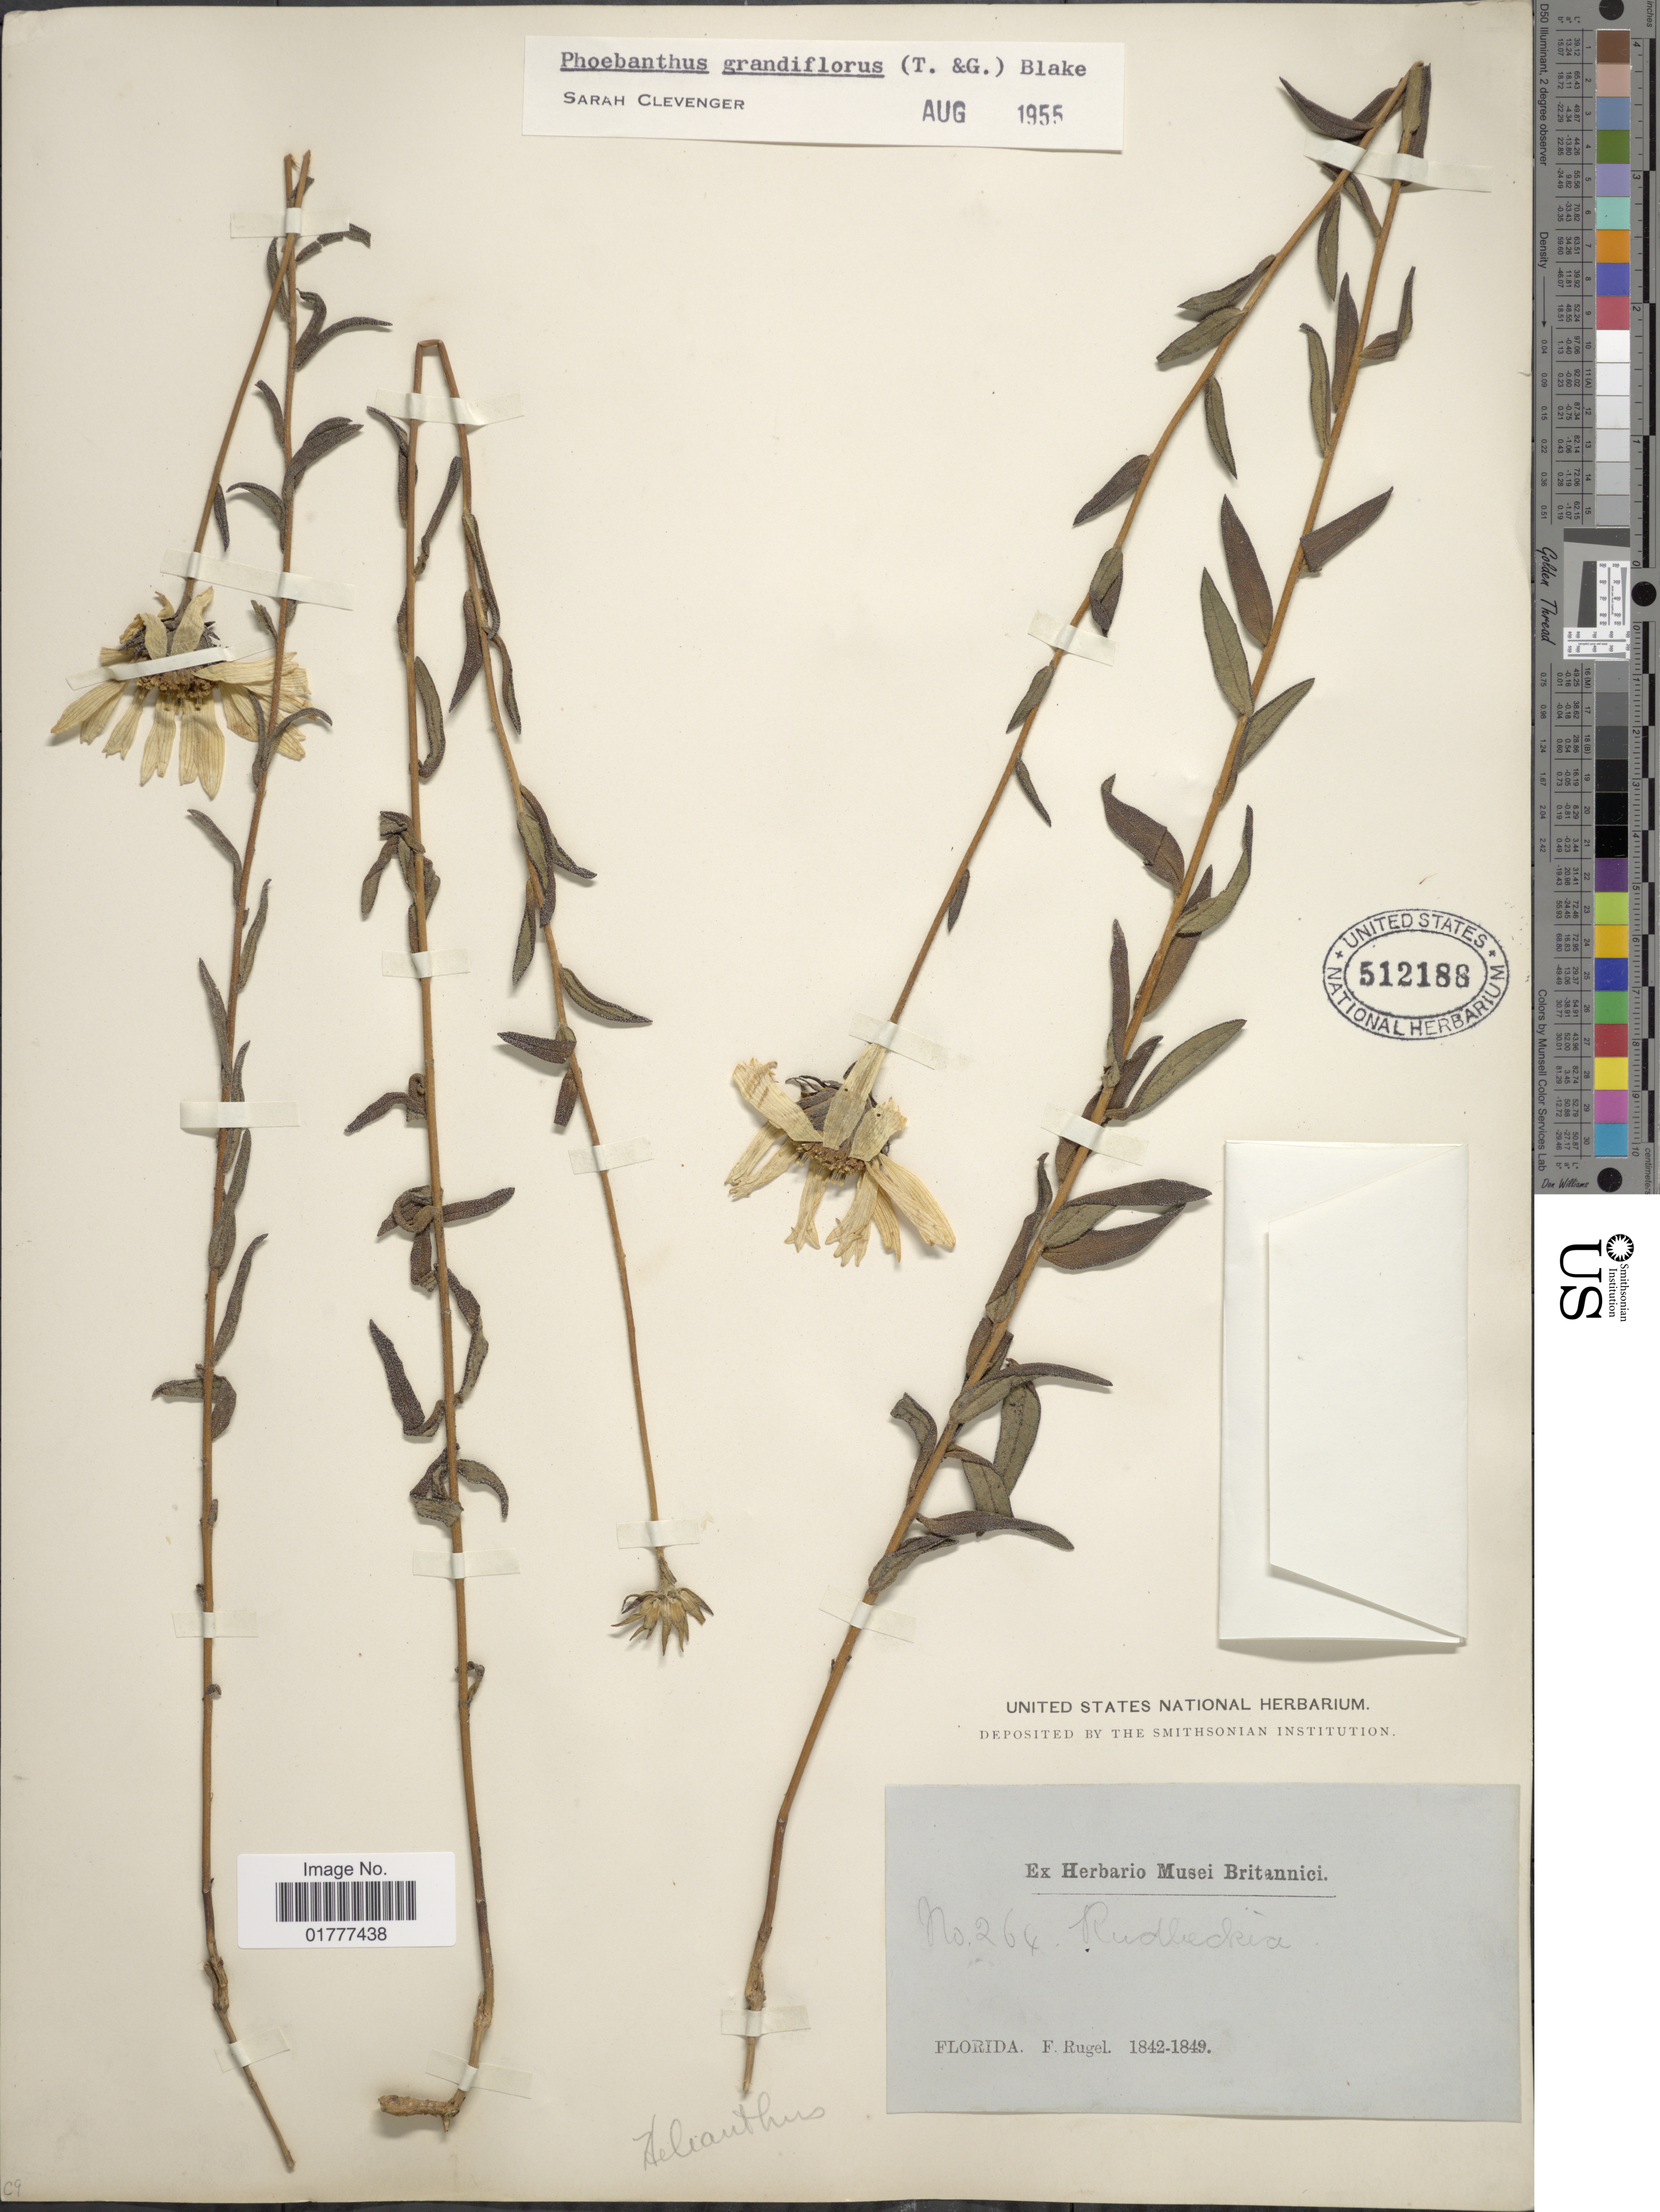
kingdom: Plantae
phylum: Tracheophyta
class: Magnoliopsida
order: Asterales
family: Asteraceae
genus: Phoebanthus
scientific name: Phoebanthus grandiflora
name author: (Torr. & A. Gray) S.F. Blake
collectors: F. Fugel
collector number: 188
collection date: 1842/1849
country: United States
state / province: Florida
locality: Florida.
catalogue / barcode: US 512188